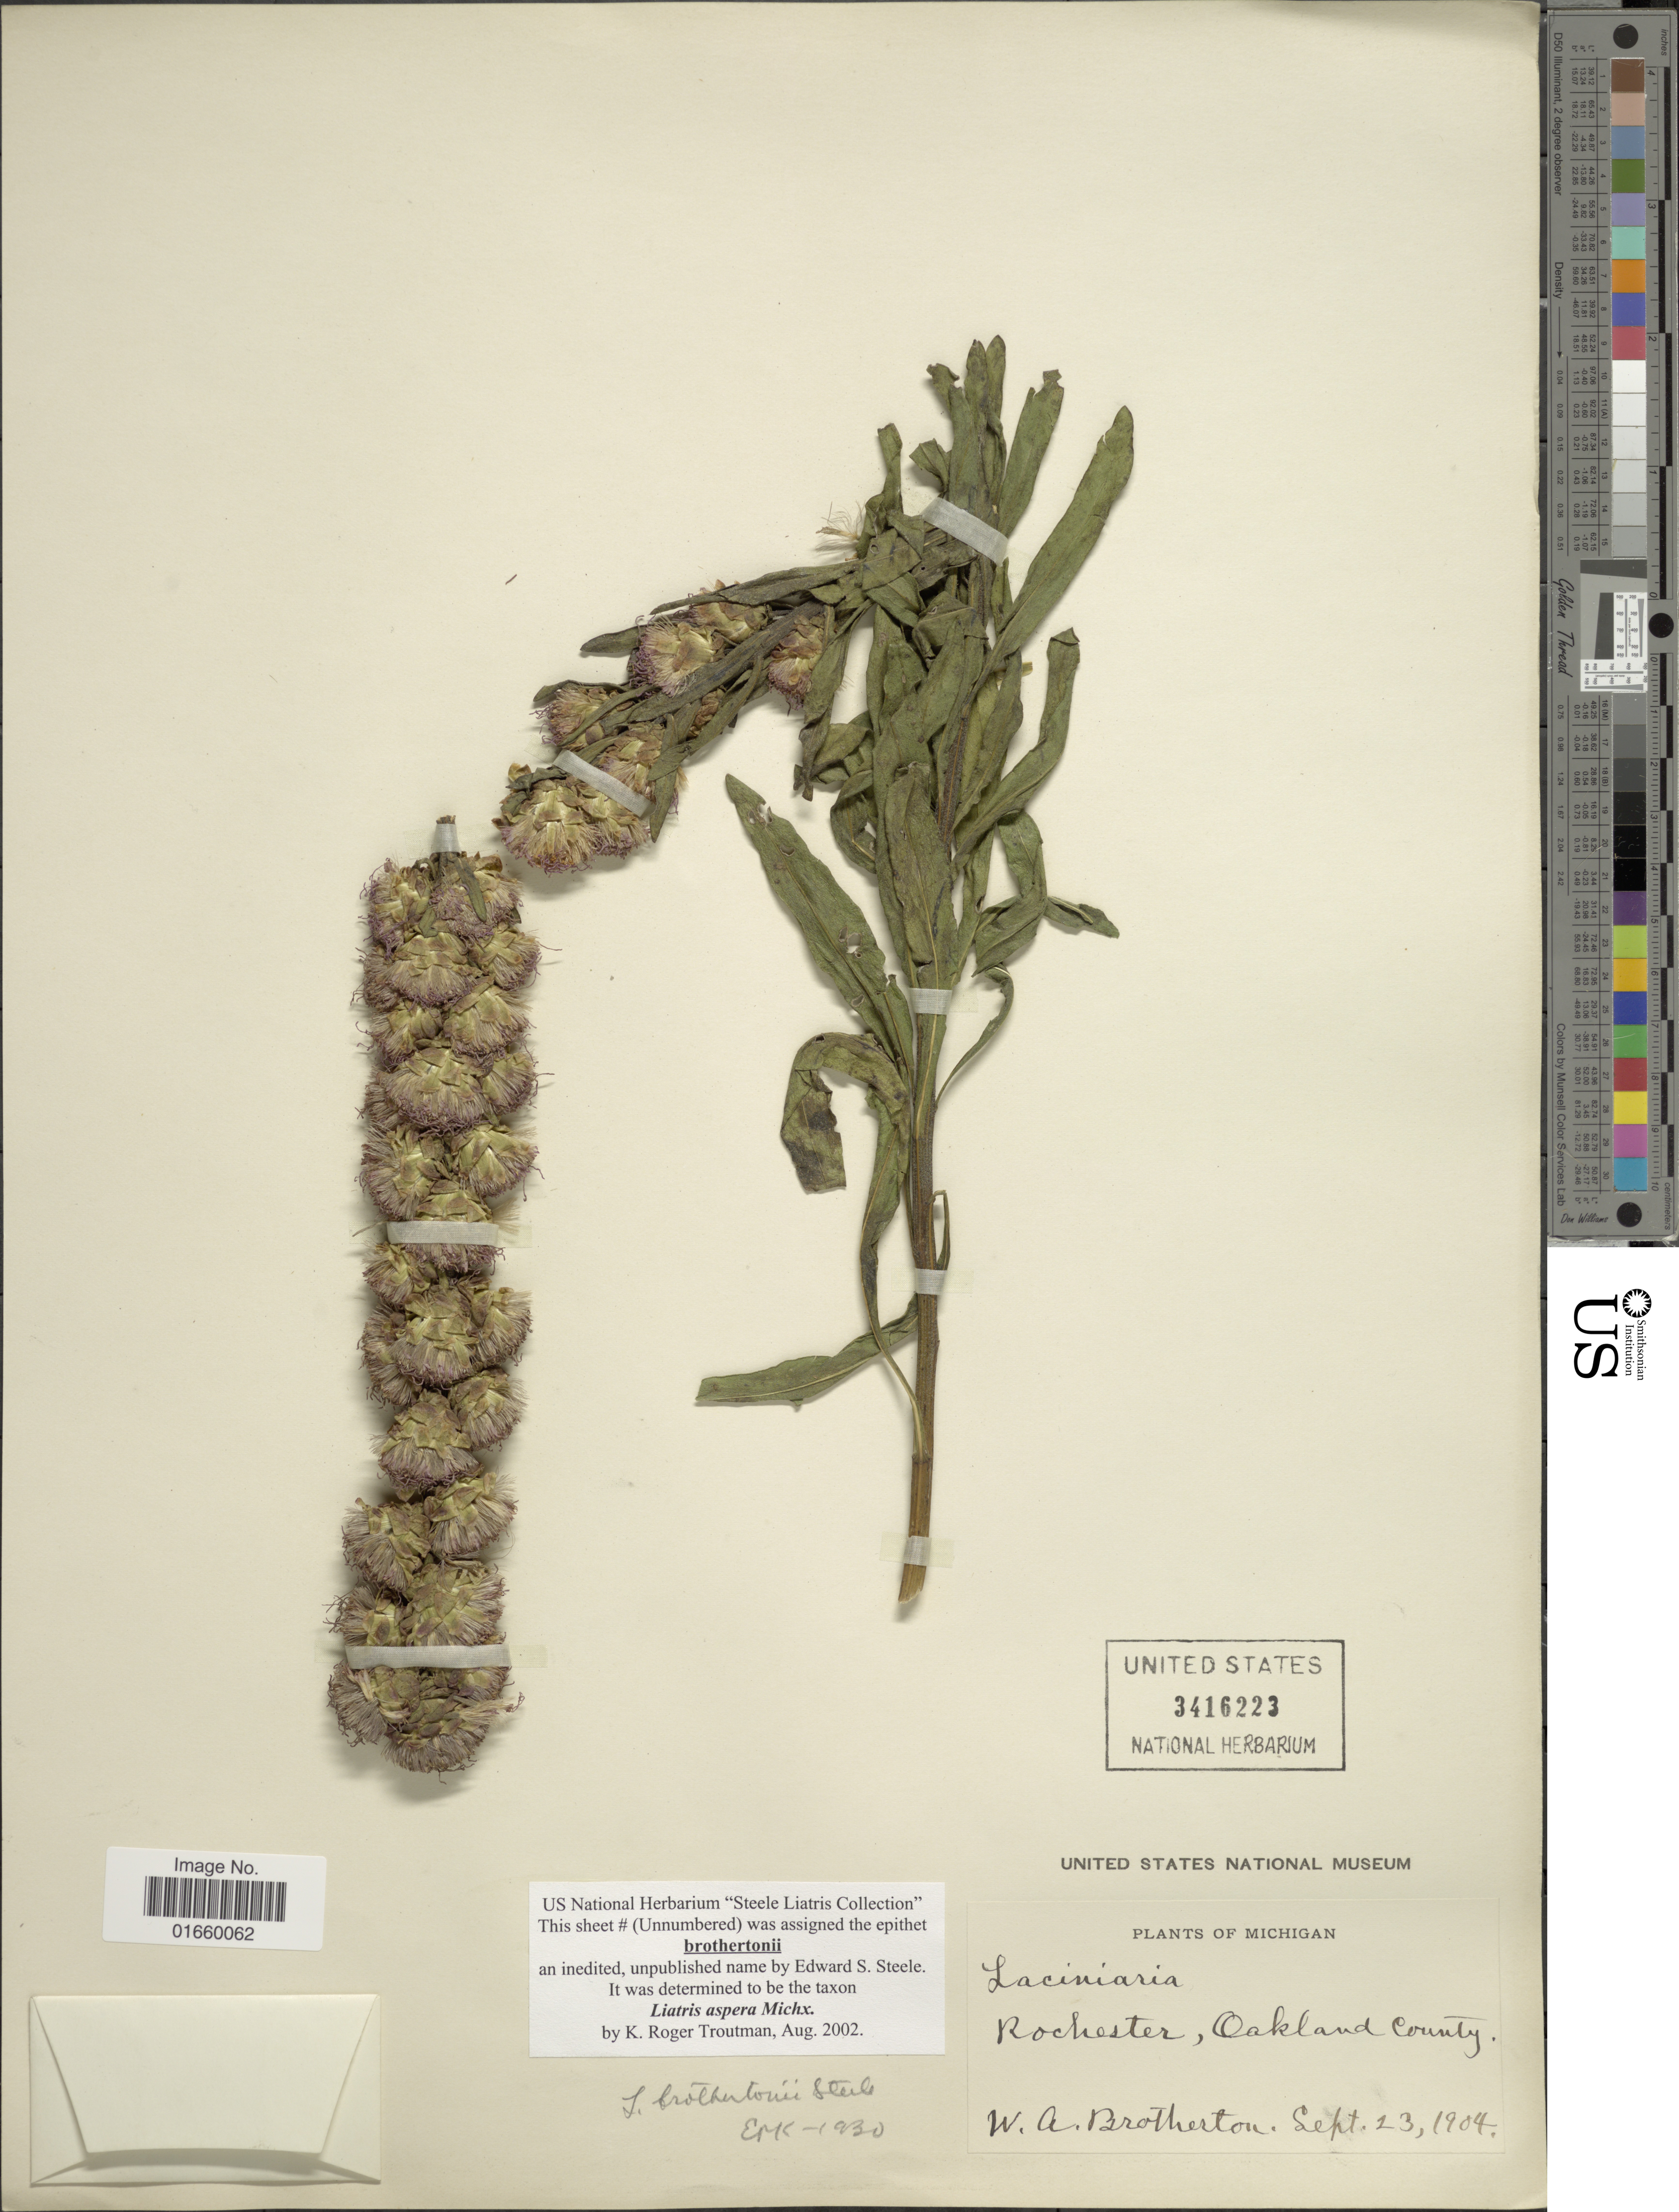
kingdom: Plantae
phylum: Tracheophyta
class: Magnoliopsida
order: Asterales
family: Asteraceae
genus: Liatris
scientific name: Liatris aspera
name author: Michx.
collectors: W. Brotherton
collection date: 1904-09-23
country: United States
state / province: Michigan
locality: Rochester, Oakland County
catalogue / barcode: US 3416223